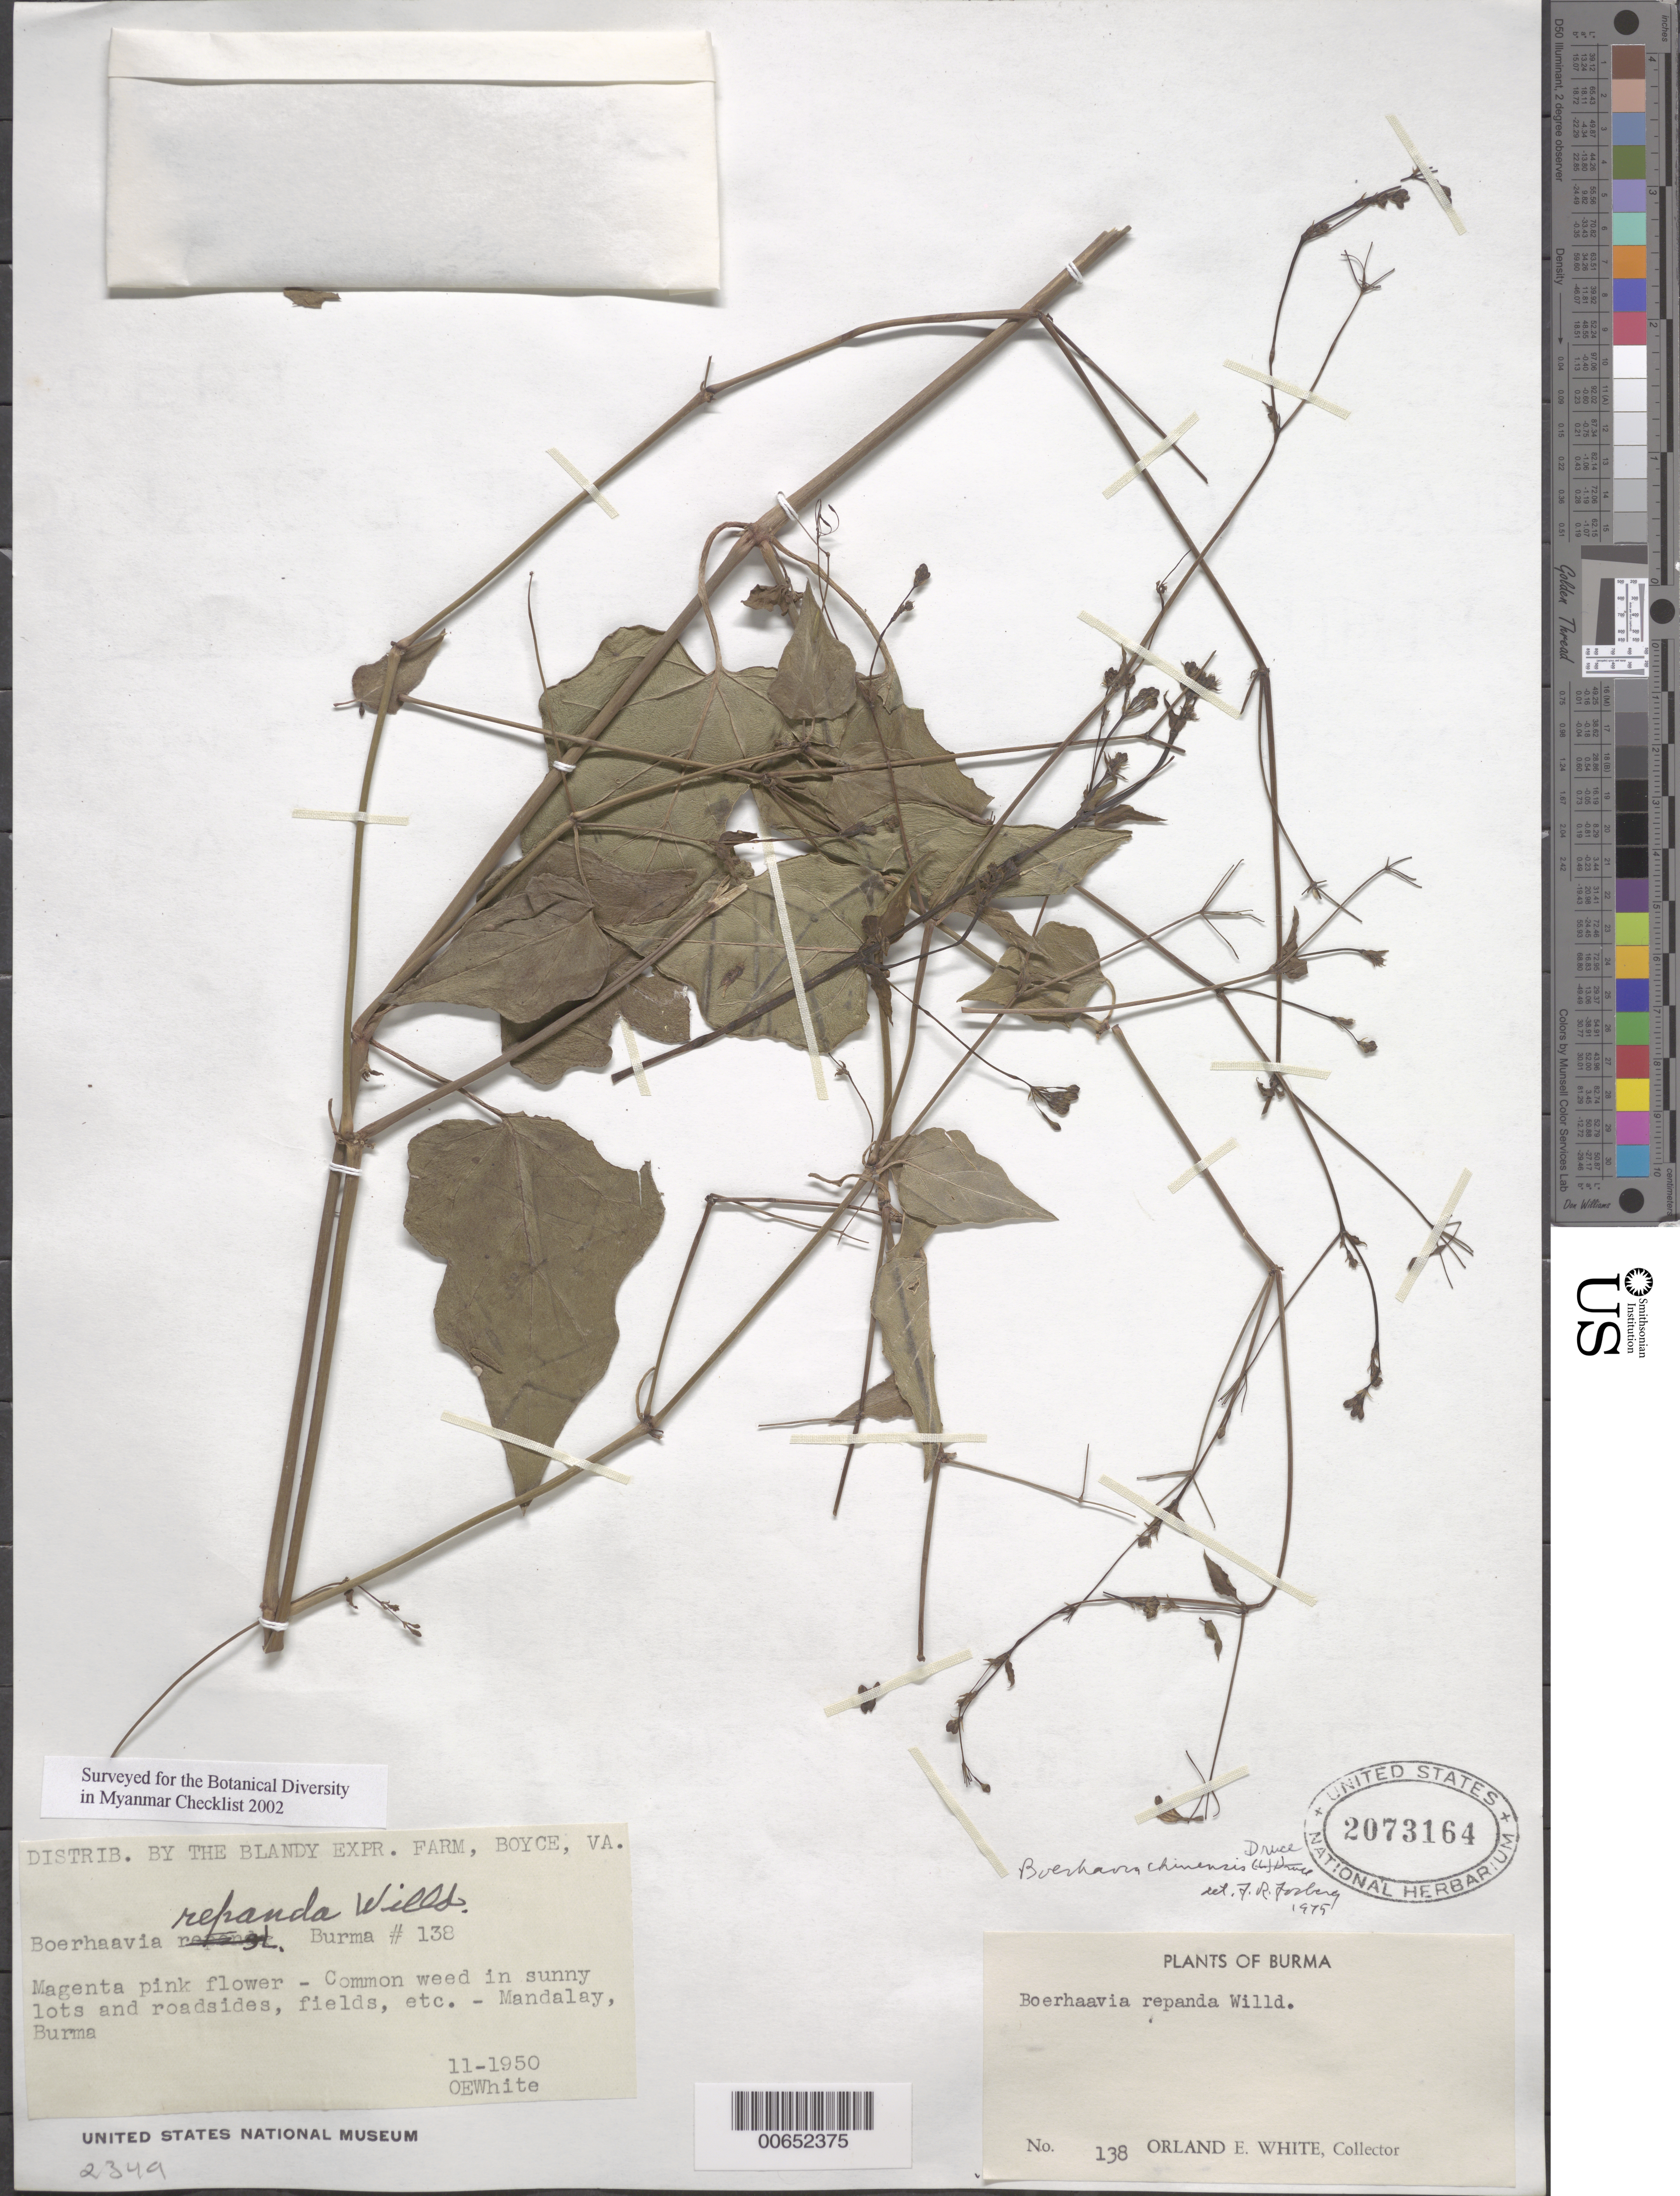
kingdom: Plantae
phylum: Tracheophyta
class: Magnoliopsida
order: Caryophyllales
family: Nyctaginaceae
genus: Boerhavia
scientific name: Boerhavia chinensis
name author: Druce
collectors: O. E. White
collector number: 138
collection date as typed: Nov 1950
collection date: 1950-11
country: Myanmar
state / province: Mandalay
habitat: Sunny lots and roadsides, fields.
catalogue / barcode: US 2073164